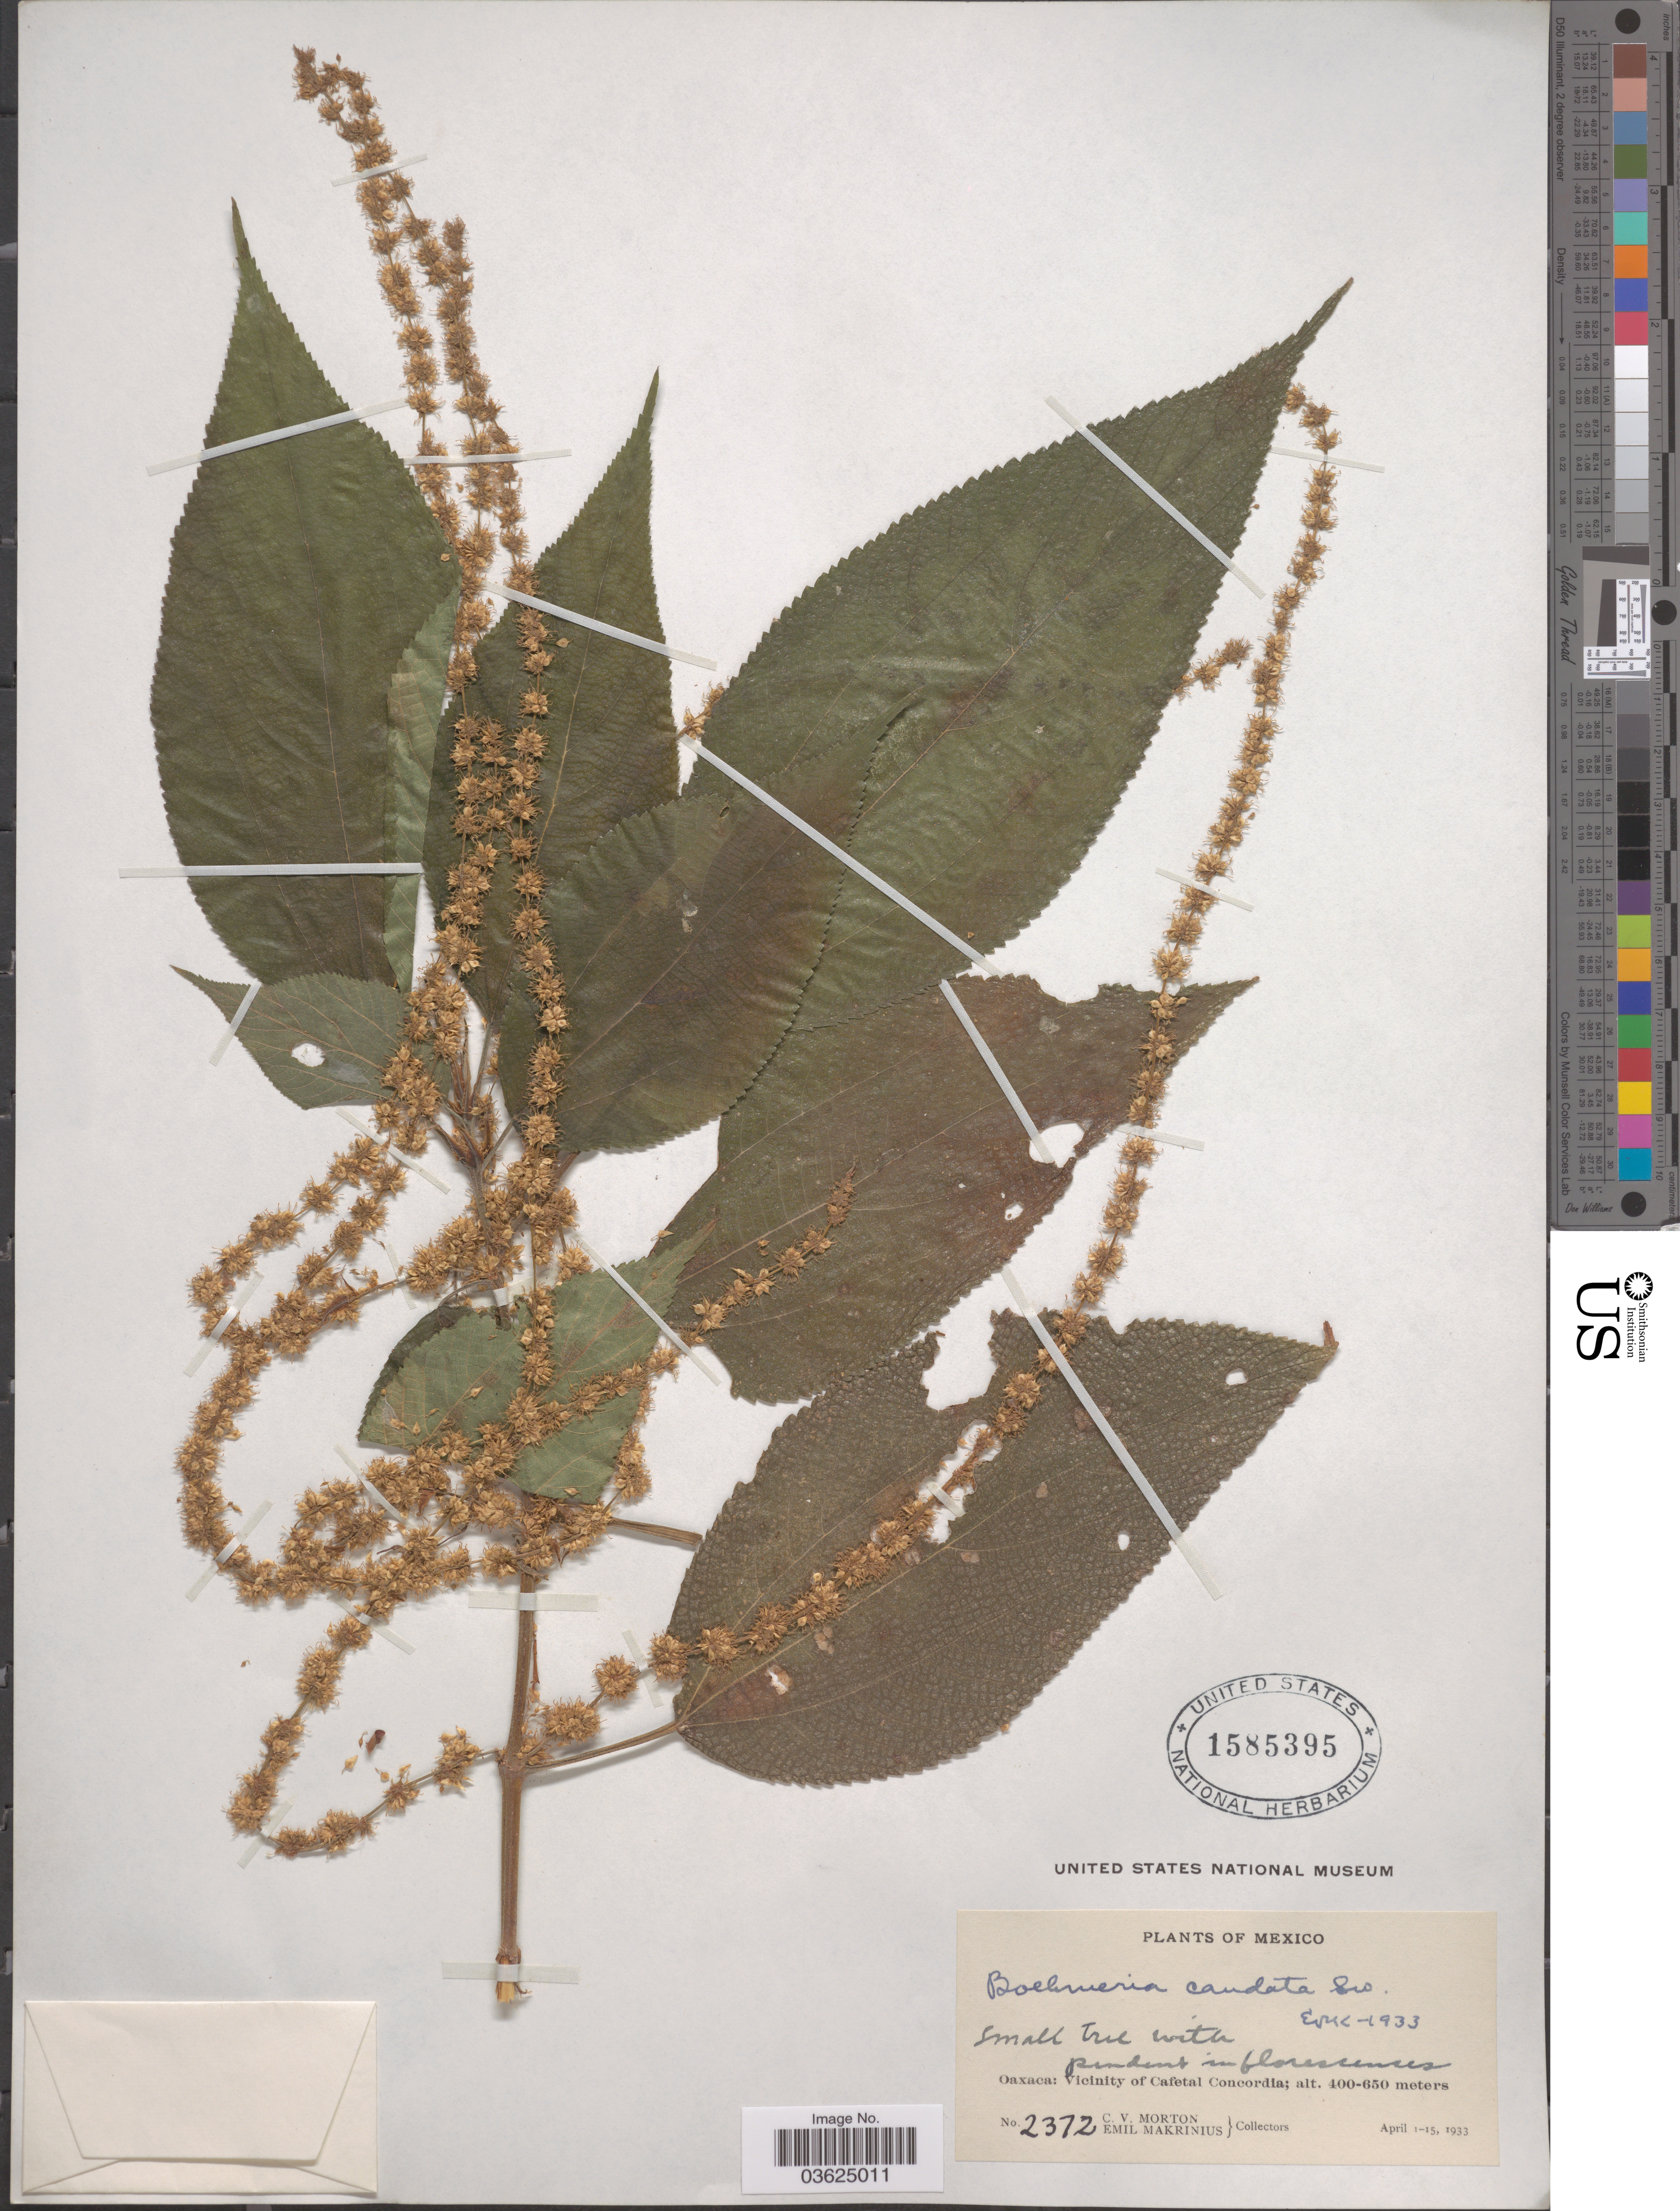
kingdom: Plantae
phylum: Tracheophyta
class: Magnoliopsida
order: Rosales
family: Urticaceae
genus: Boehmeria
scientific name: Boehmeria caudata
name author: Sw.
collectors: C. V. Morton & E. Makrinius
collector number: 2372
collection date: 1933-04-01/1933-04-15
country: Mexico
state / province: Oaxaca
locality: Vicinity of Cafetal Concordia.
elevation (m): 400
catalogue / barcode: US 1585395